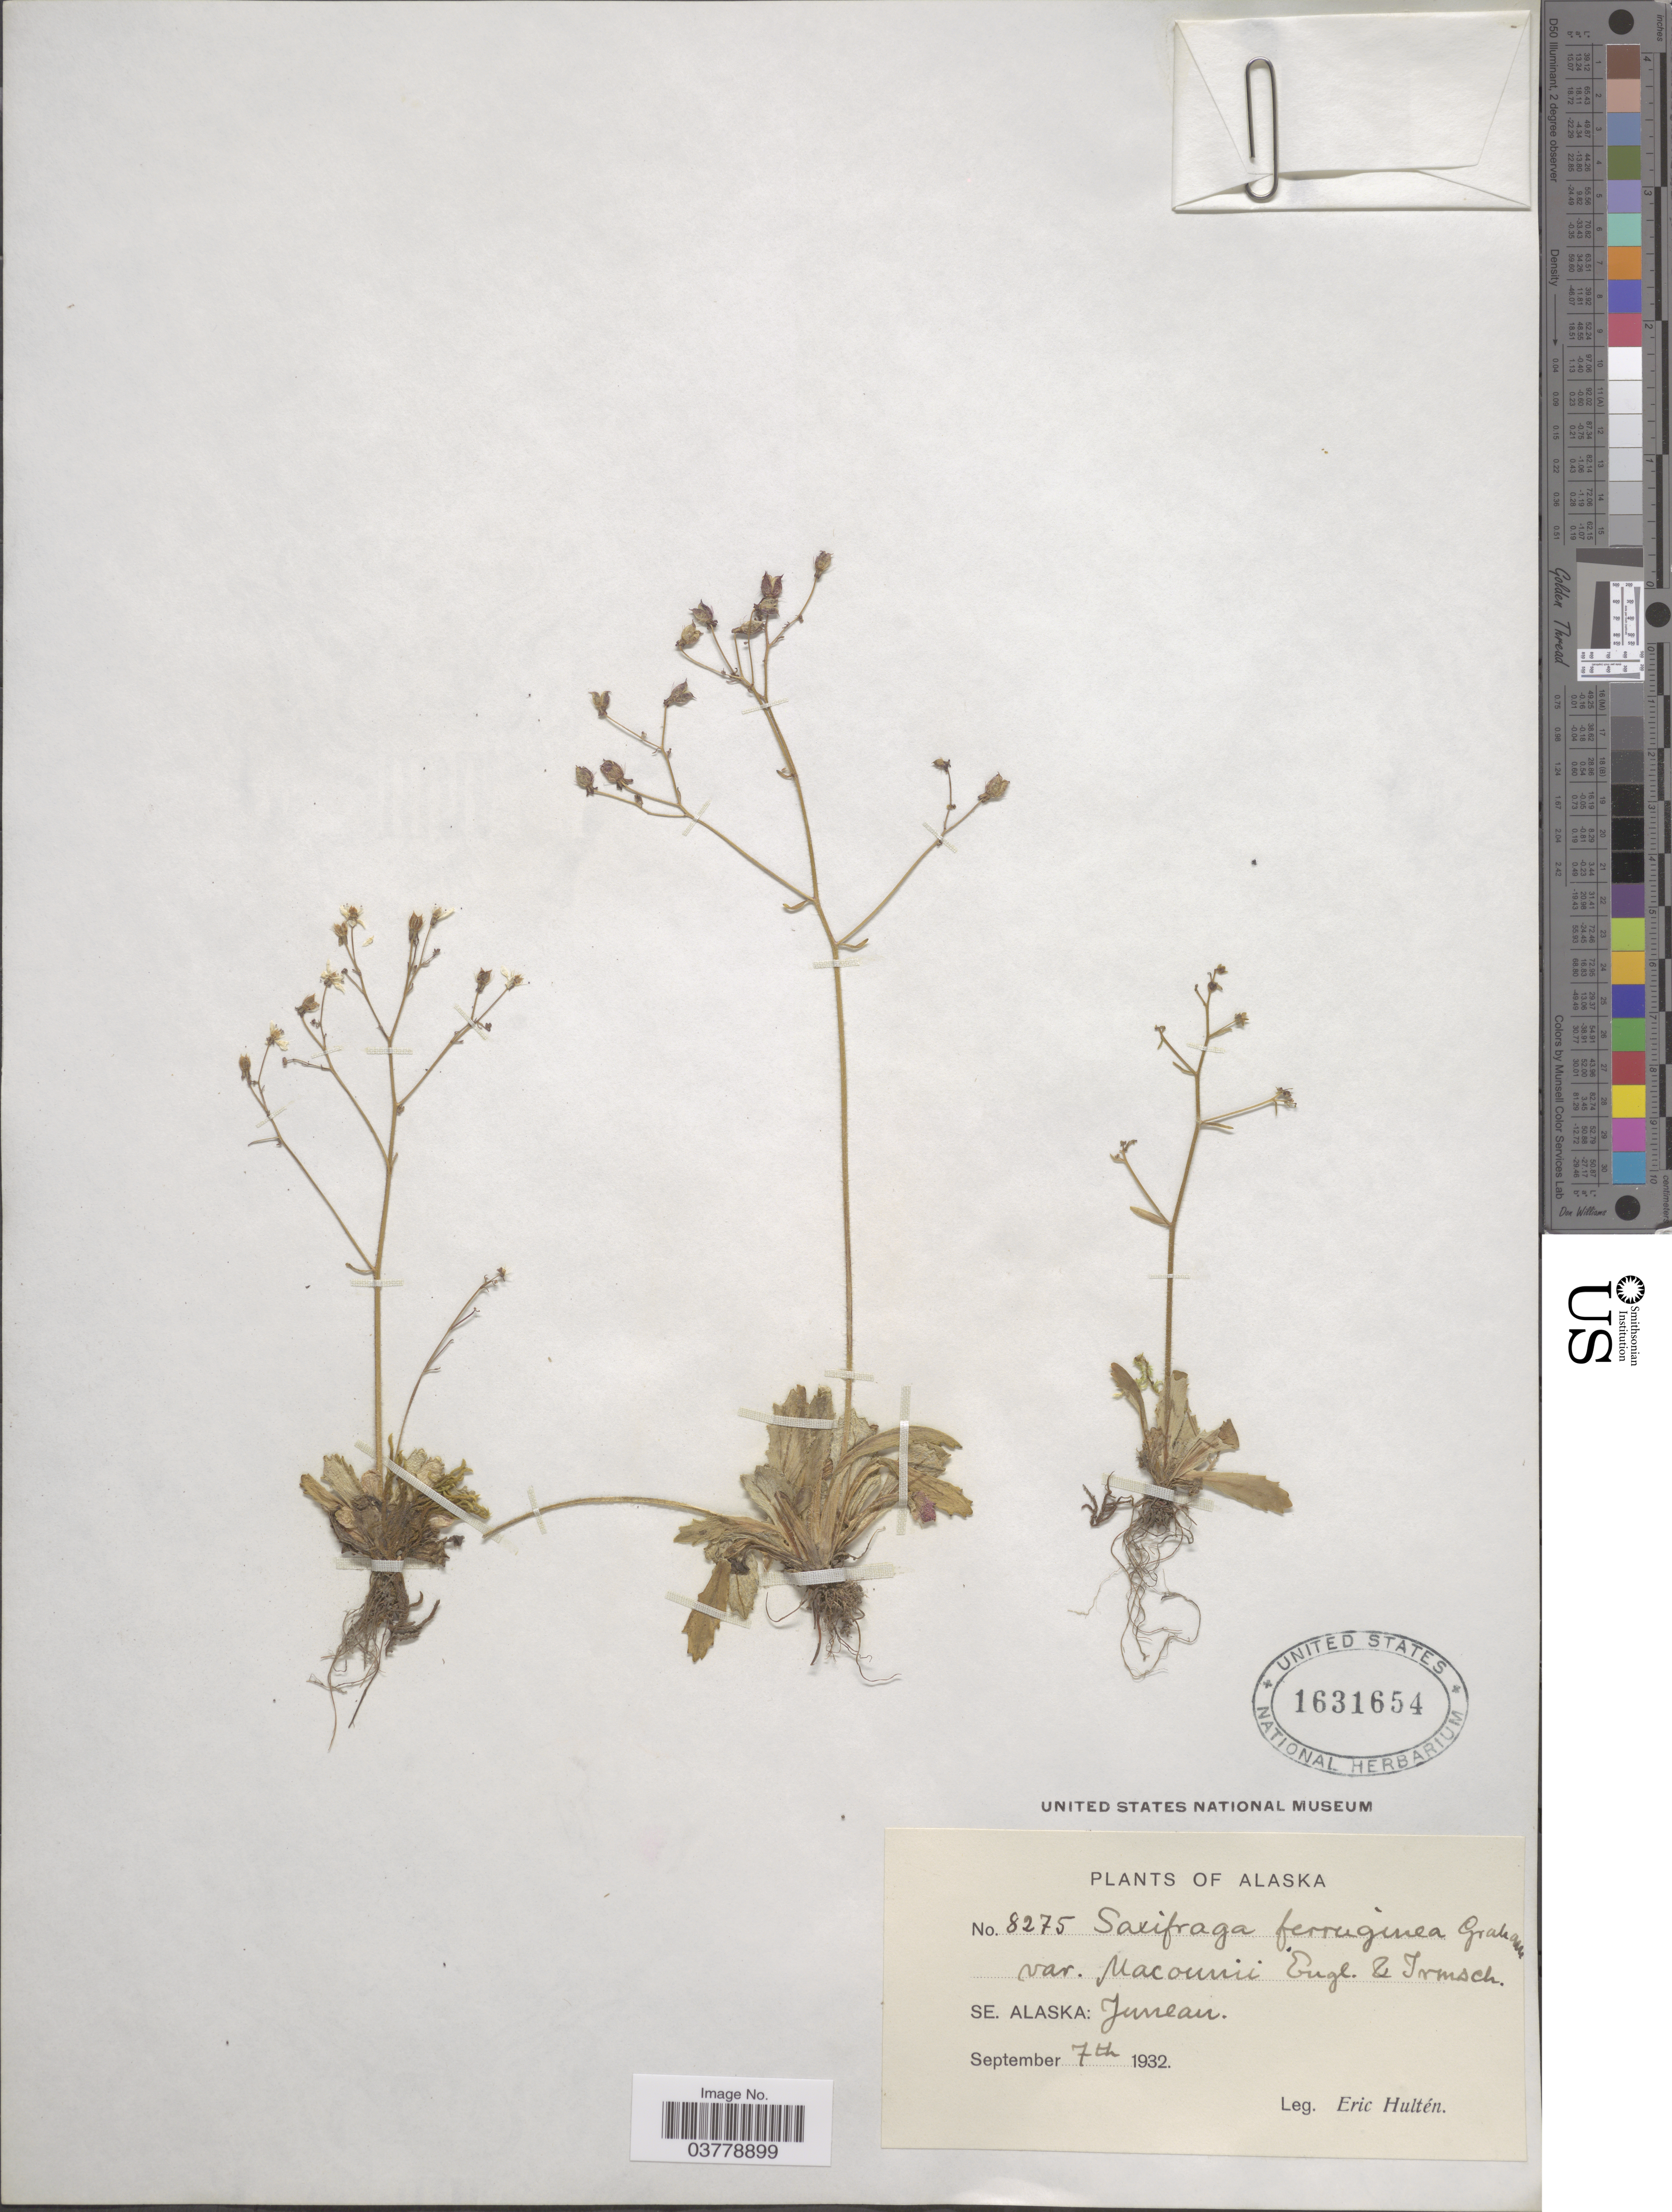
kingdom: Plantae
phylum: Tracheophyta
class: Magnoliopsida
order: Saxifragales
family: Saxifragaceae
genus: Micranthes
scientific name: Micranthes ferruginea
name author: (Graham) Brouillet & Gornall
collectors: E. G. Hultén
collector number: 8275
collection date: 1932-09-07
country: United States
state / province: Alaska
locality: SE. Alaska: Juneau.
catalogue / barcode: US 1631654